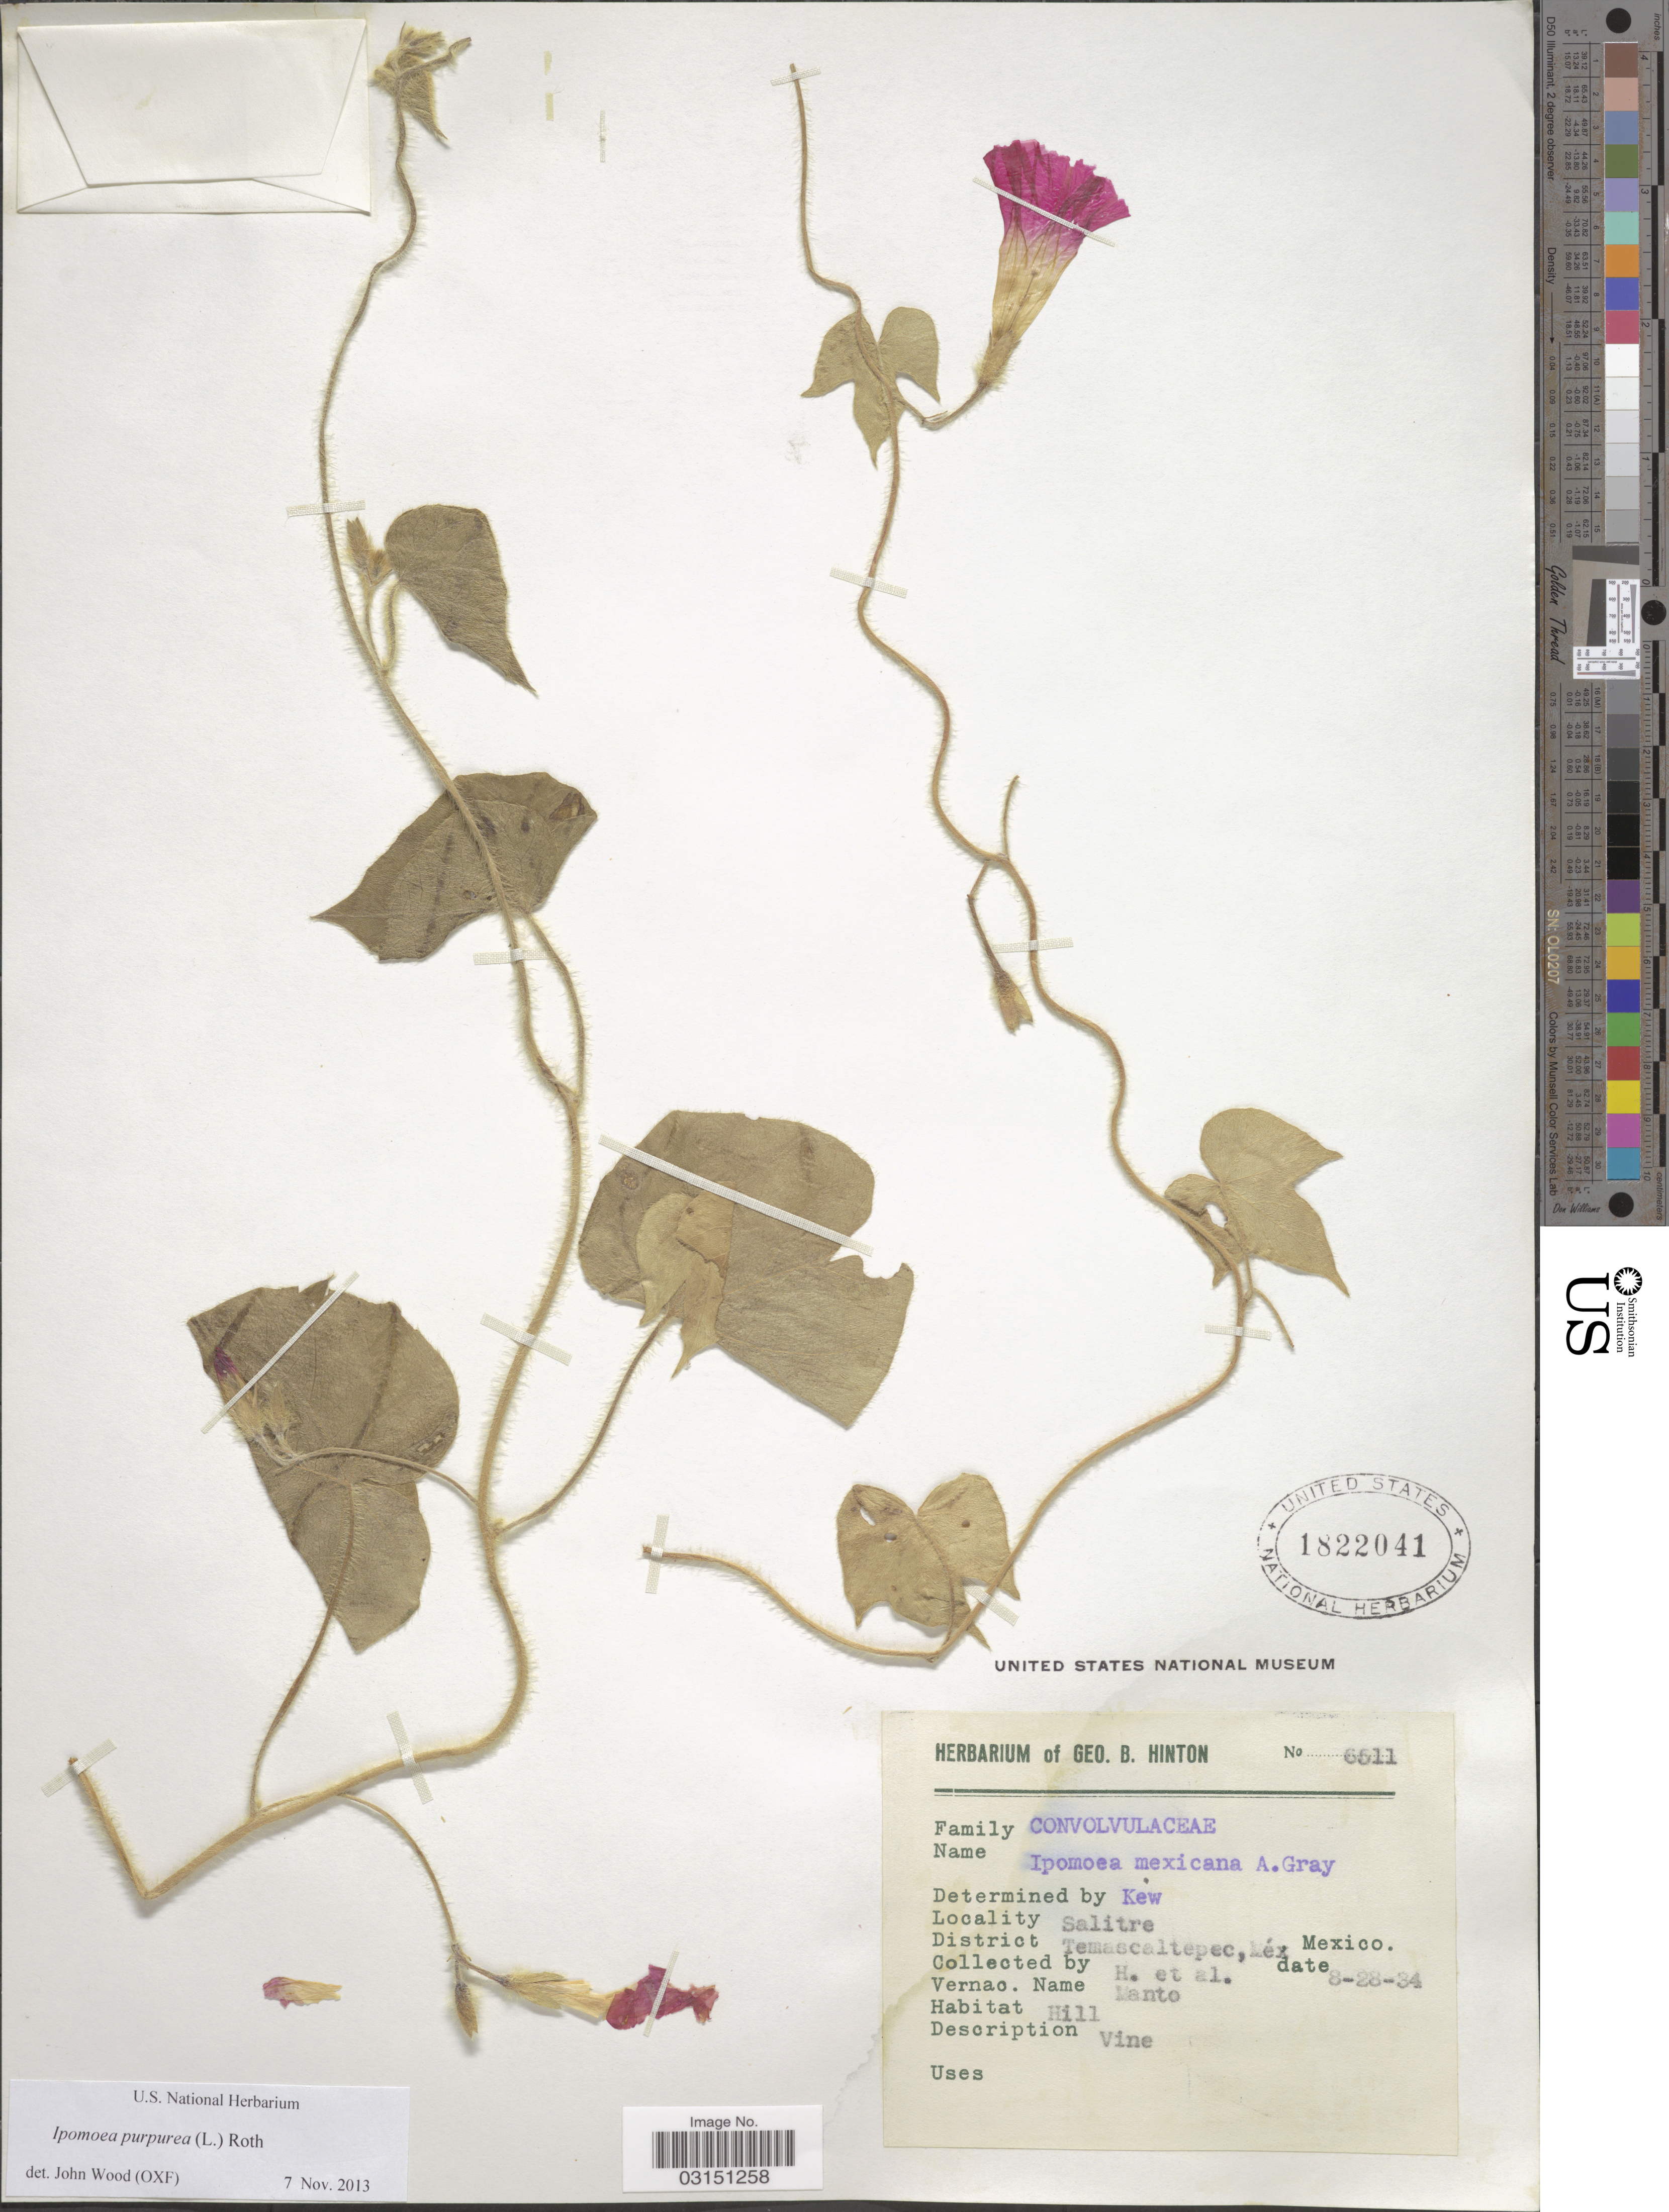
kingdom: Plantae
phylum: Tracheophyta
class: Magnoliopsida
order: Solanales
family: Convolvulaceae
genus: Ipomoea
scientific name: Ipomoea purpurea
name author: (L.) Roth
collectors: G. B. Hinton & et al.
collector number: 6511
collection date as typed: Transcribed d/m/y: 28/8/34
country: Mexico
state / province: México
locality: Salitre, District Temascaltepec, Méx.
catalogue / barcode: US 1822041